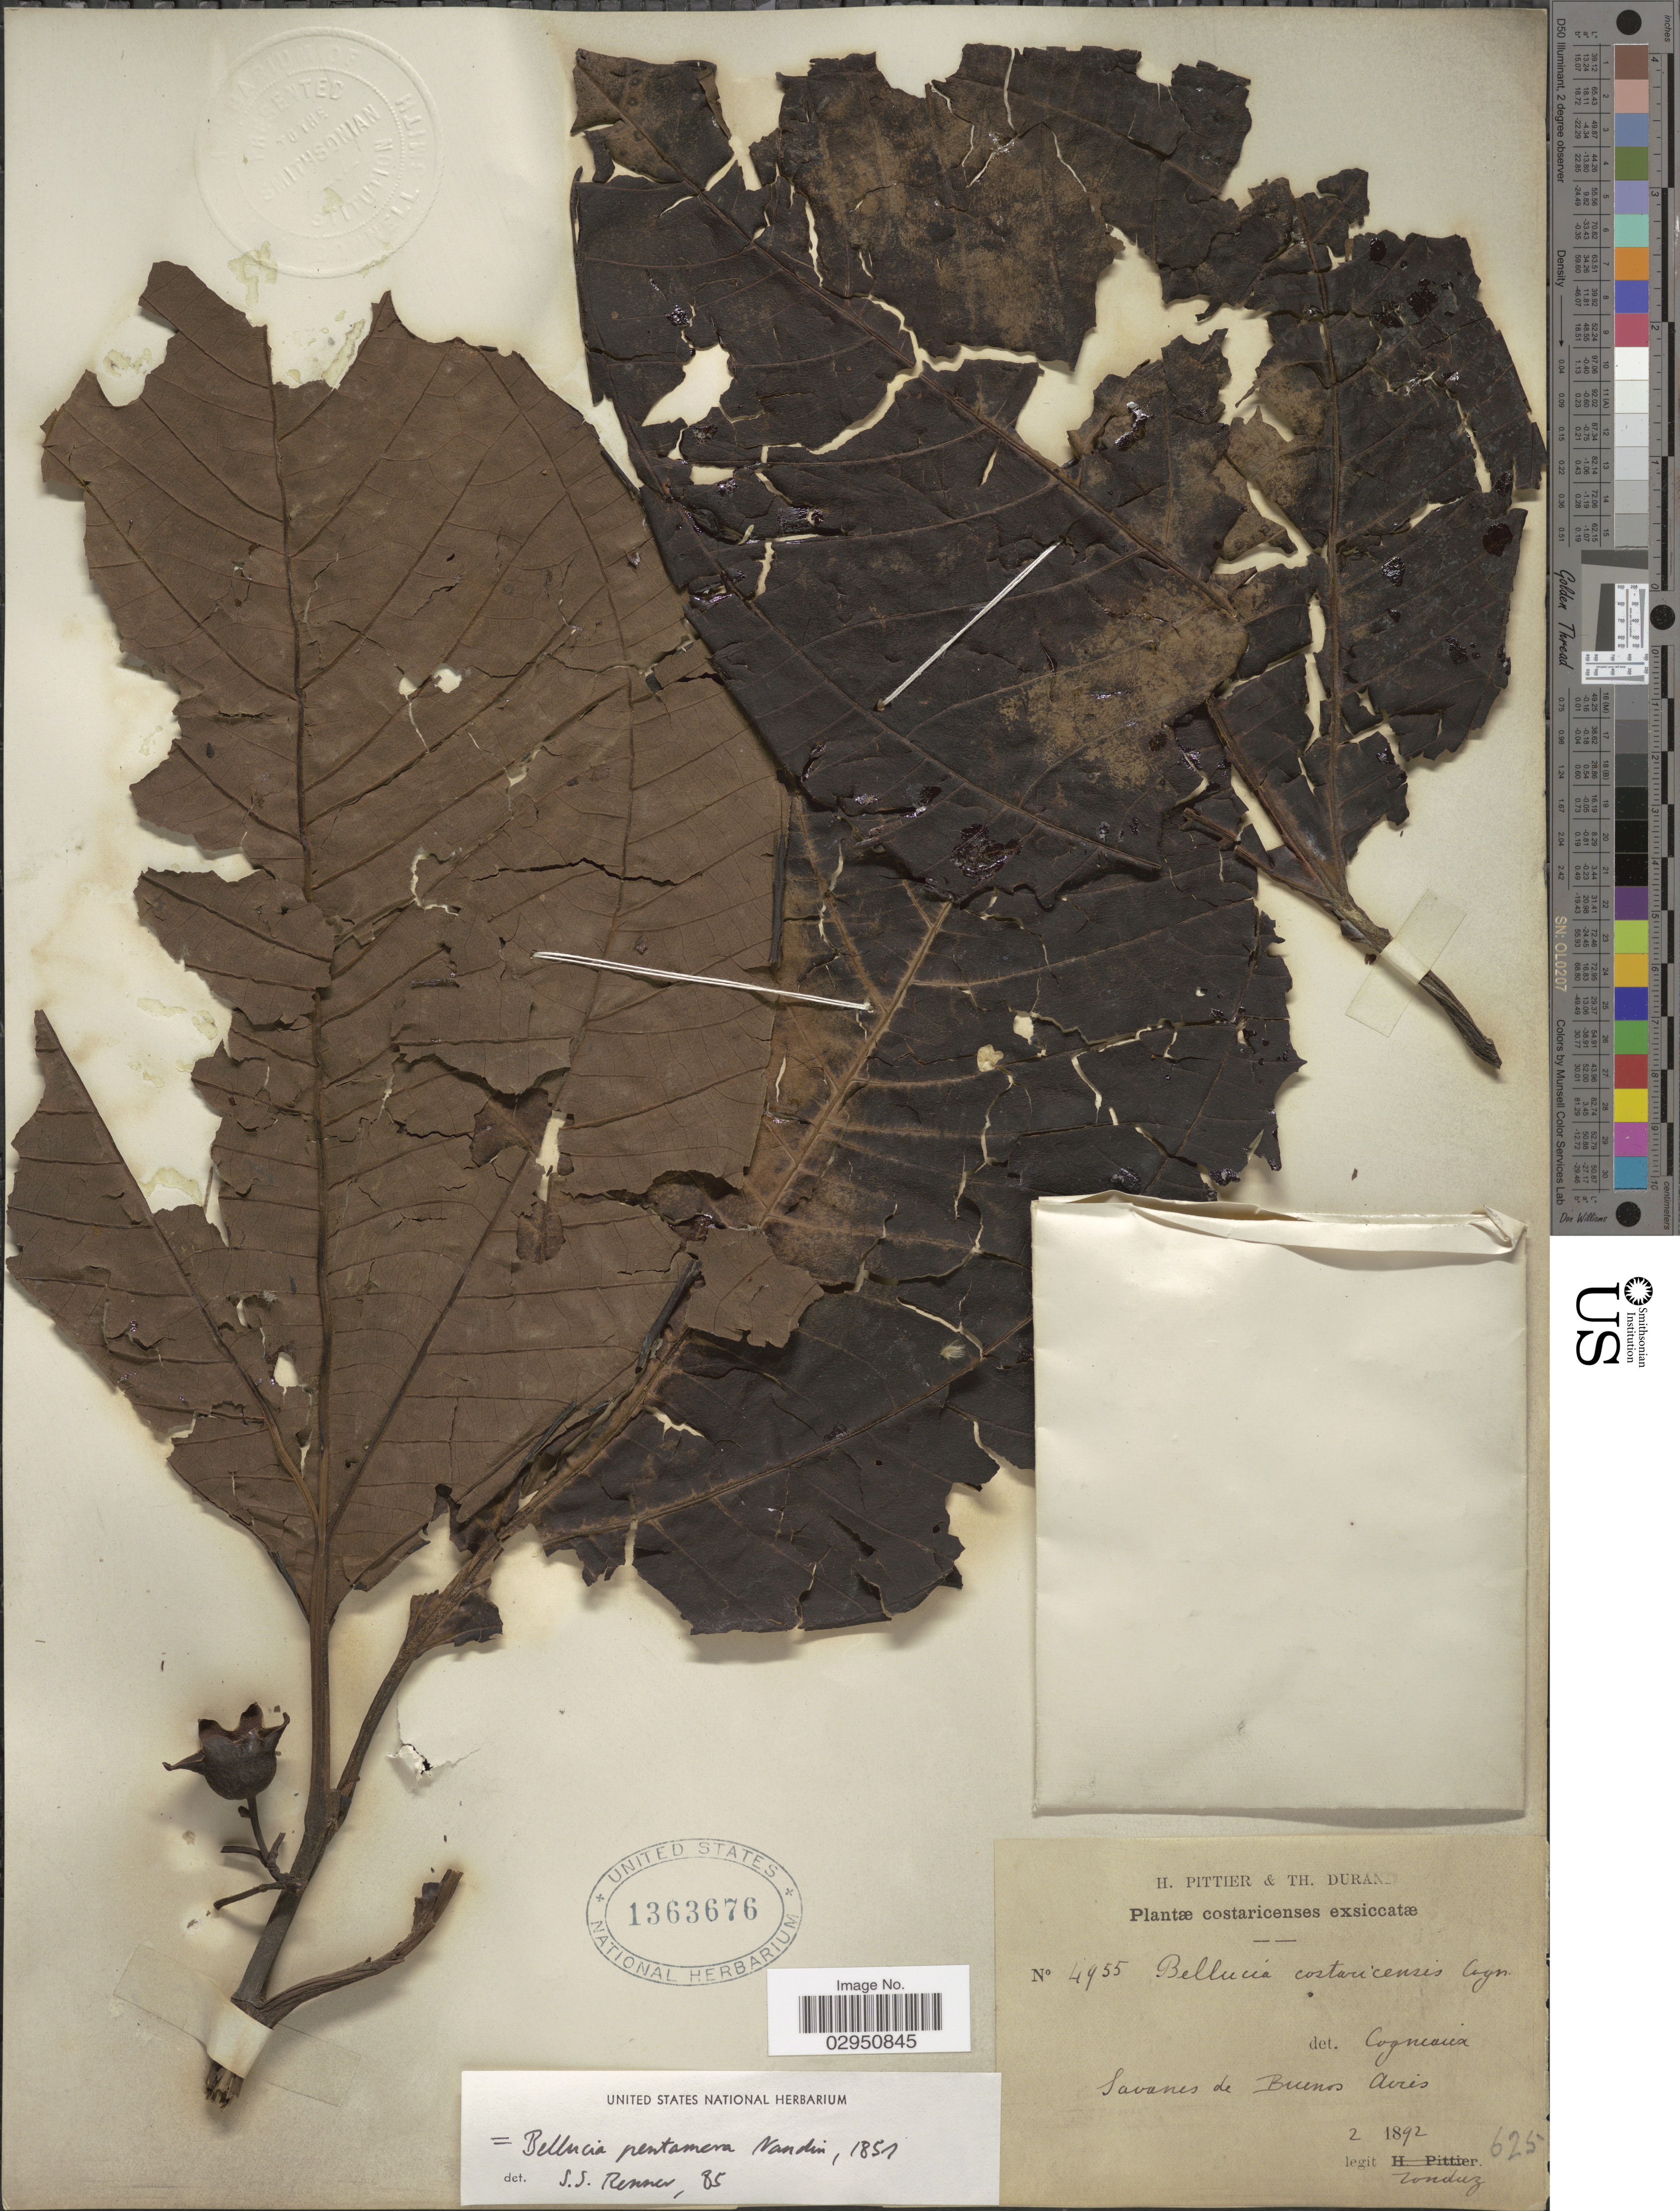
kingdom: Plantae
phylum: Tracheophyta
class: Magnoliopsida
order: Myrtales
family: Melastomataceae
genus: Bellucia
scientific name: Bellucia pentamera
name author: Naudin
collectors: Tonduz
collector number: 4955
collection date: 1892-02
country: Costa Rica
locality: Costaricenses. Savanes de Buenos Aires.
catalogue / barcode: US 1363676